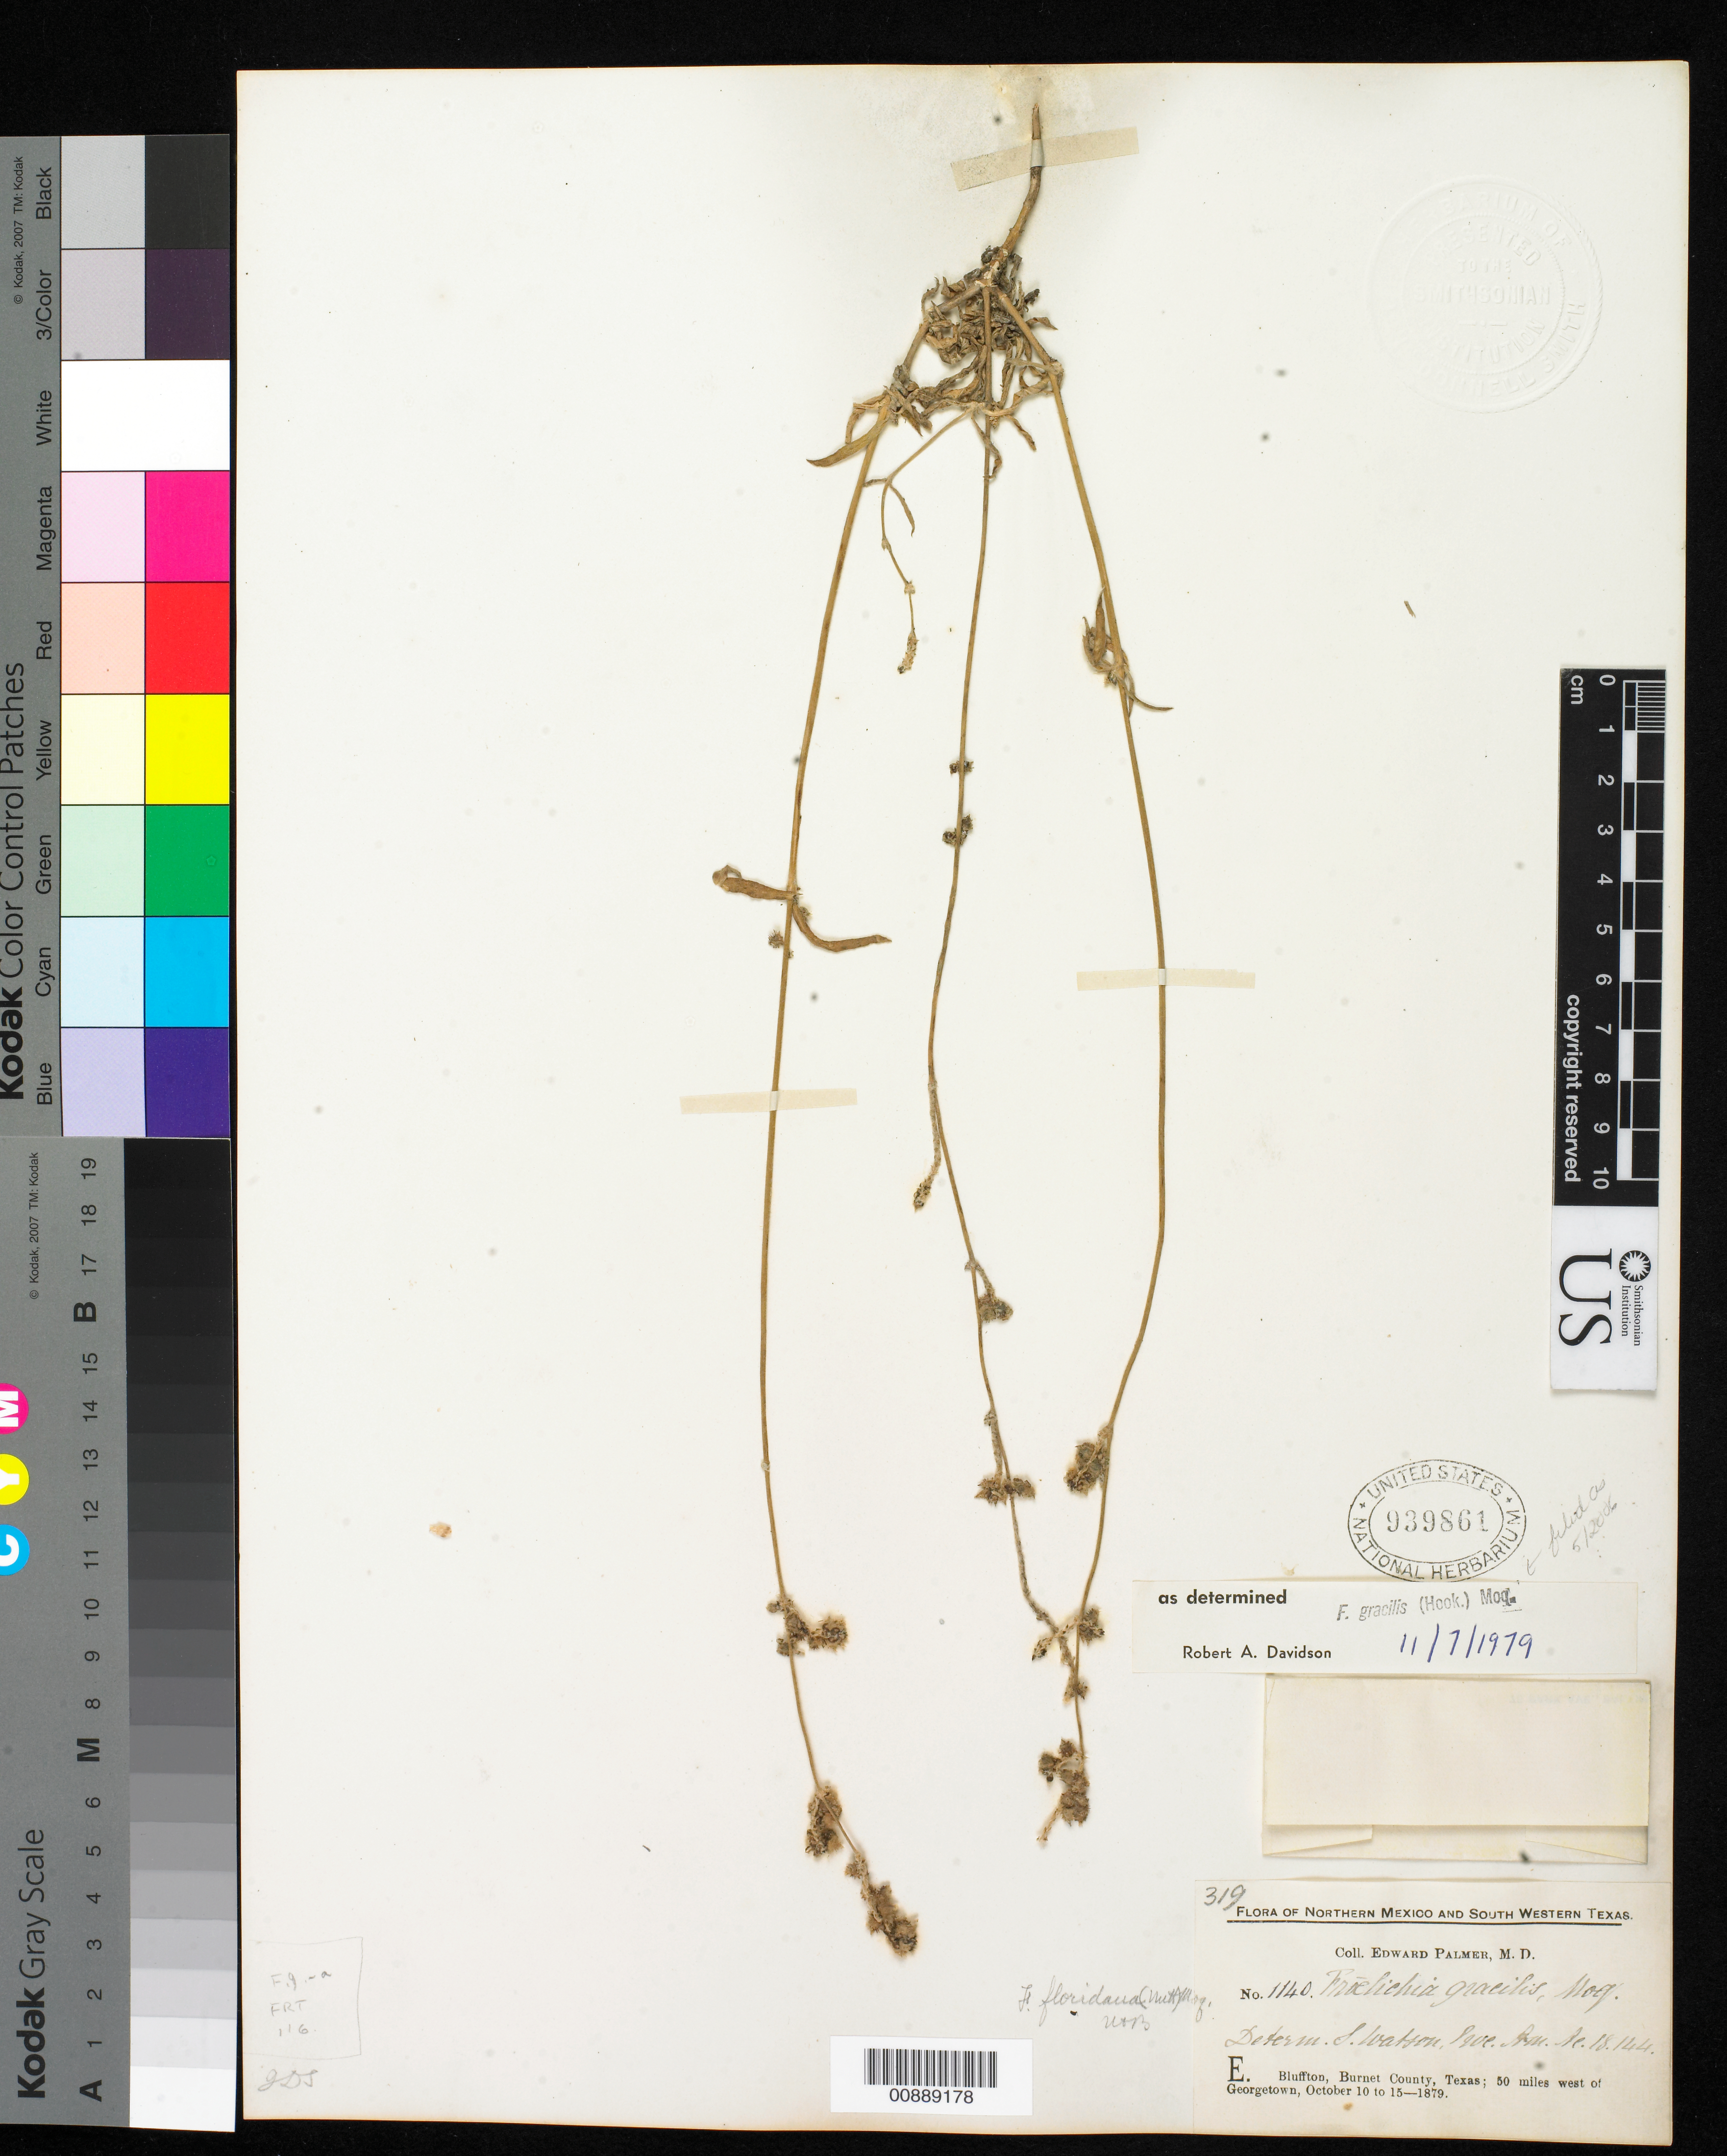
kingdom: Plantae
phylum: Tracheophyta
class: Magnoliopsida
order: Caryophyllales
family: Amaranthaceae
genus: Froelichia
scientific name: Froelichia gracilis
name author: (Hook.) Moq.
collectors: E. Palmer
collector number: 1140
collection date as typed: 10 Oct 1879 to 15 Oct 1879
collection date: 1879-10-10/1879-10-15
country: United States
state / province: Texas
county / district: Burnet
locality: E. Bluffton, Burnet County, Texas; 50 miles west of Georgetown.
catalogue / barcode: US 939861